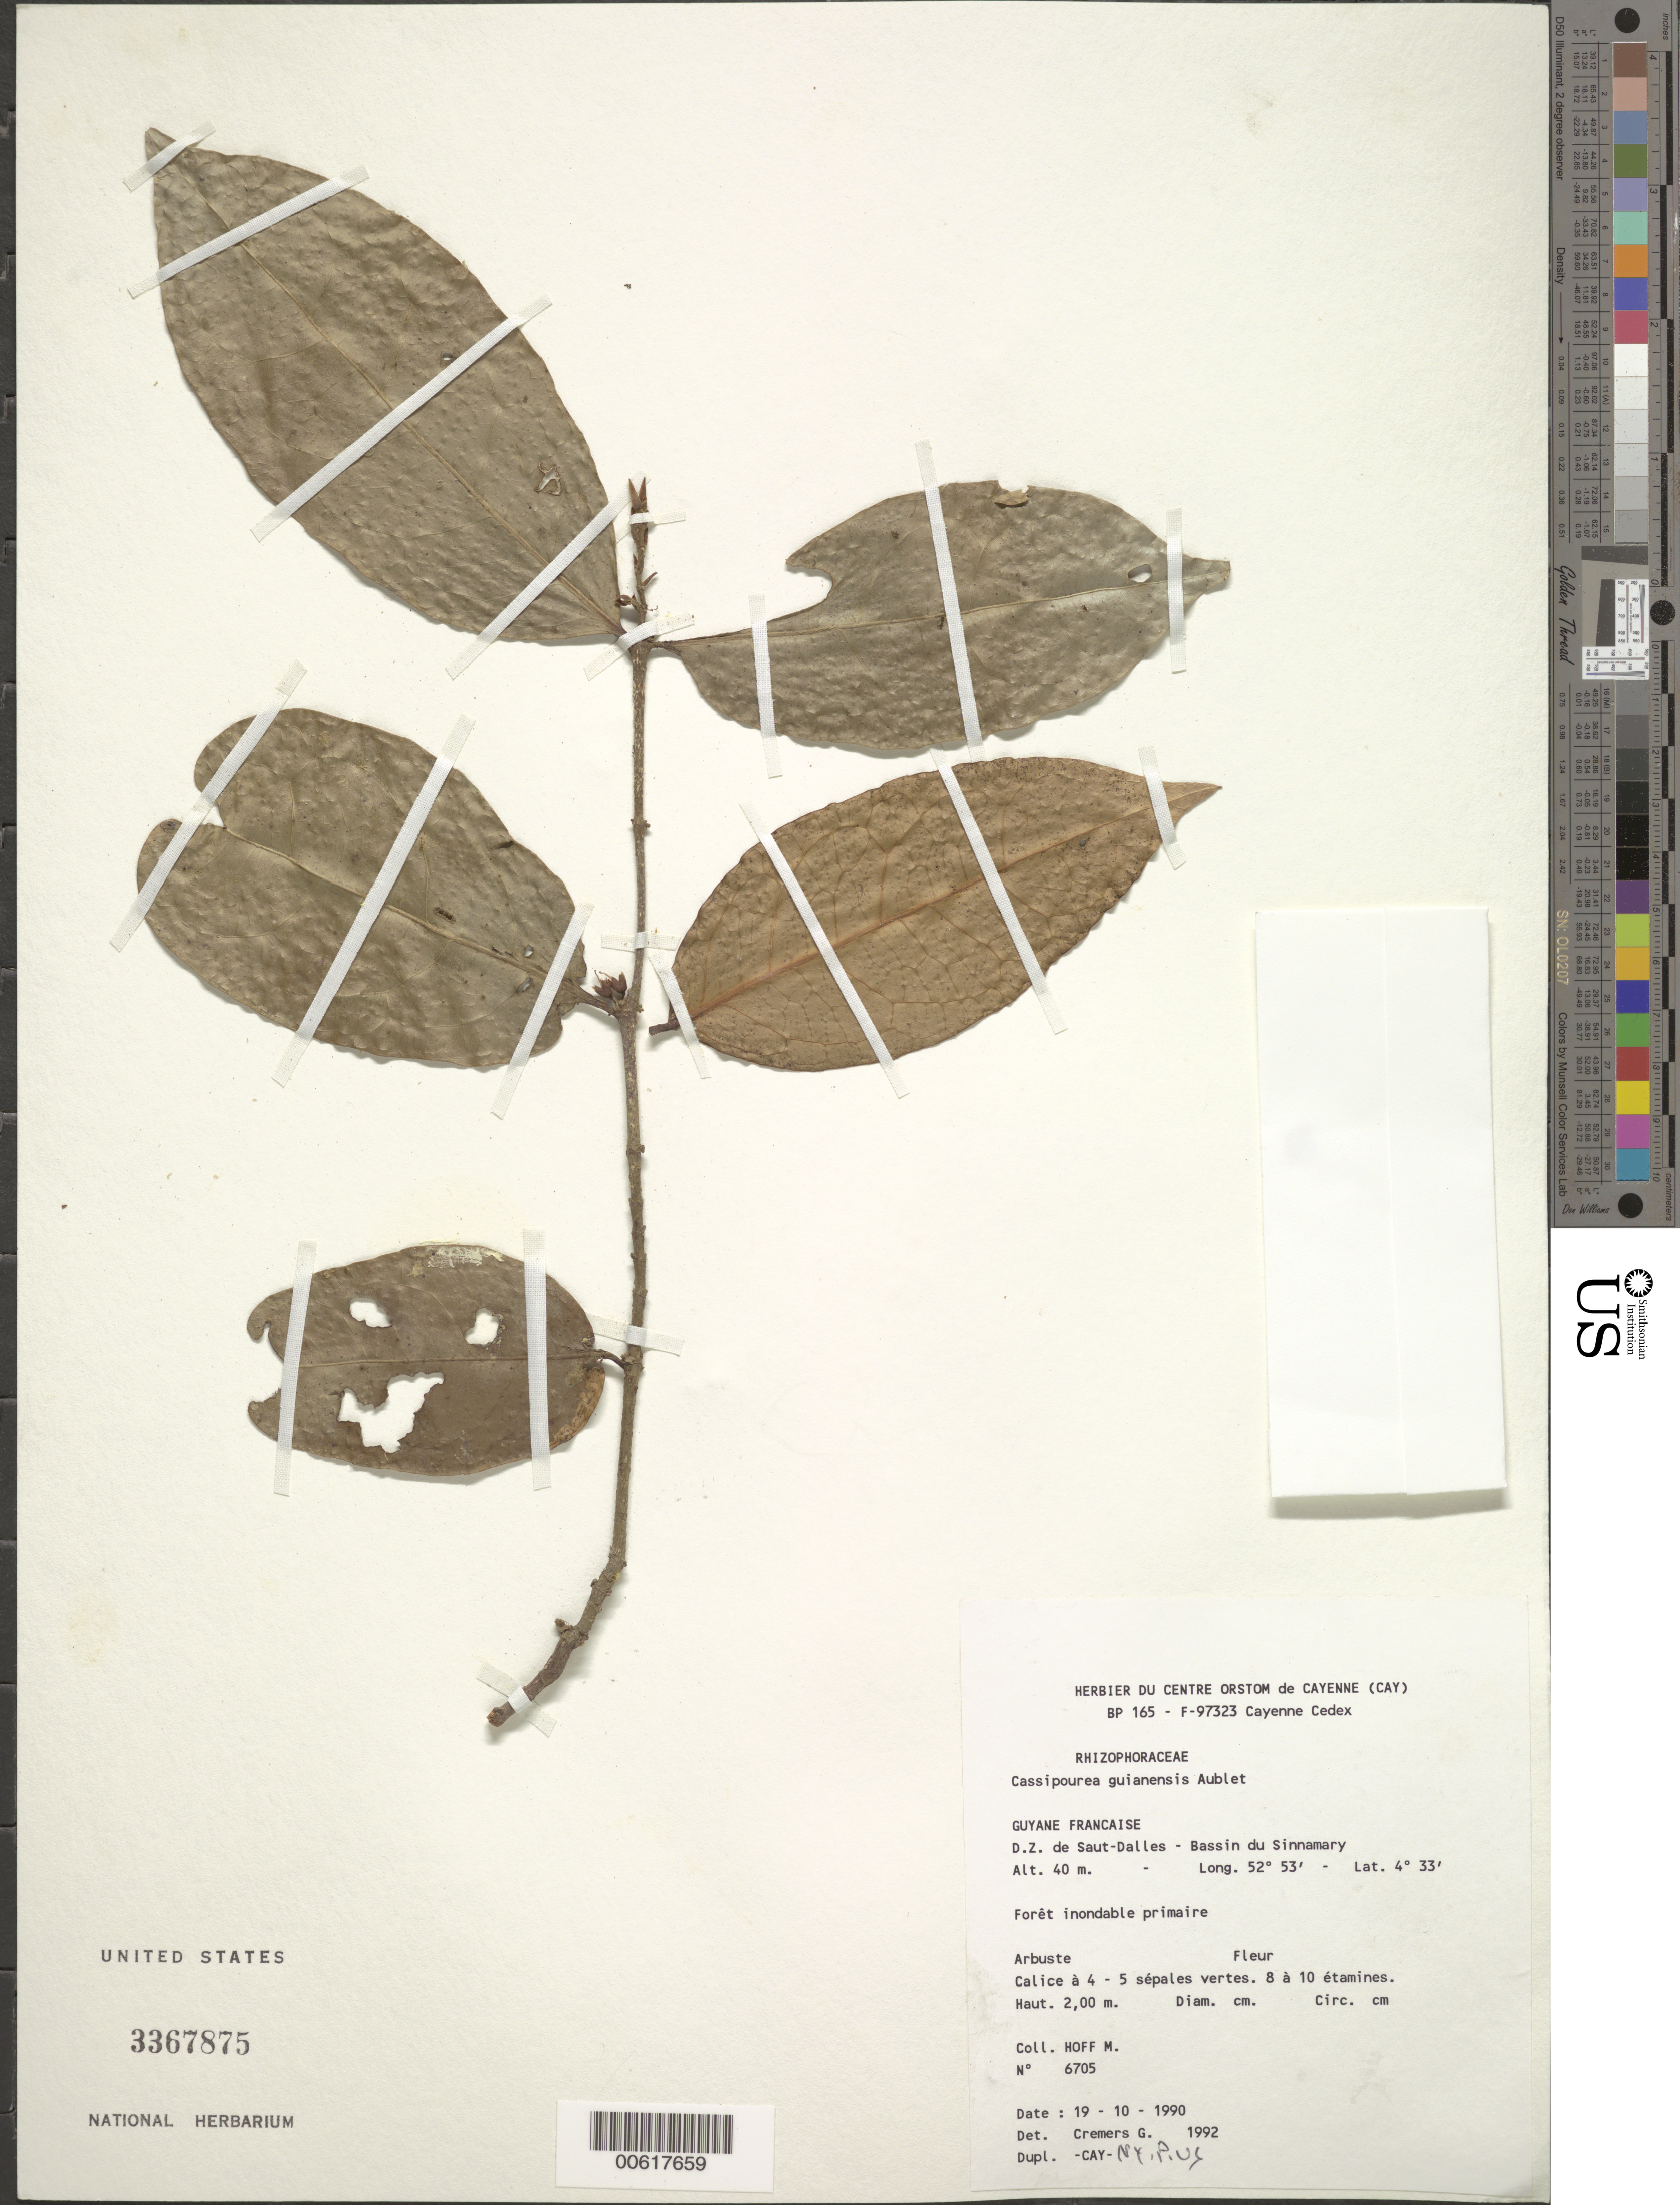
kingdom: Plantae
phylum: Tracheophyta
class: Magnoliopsida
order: Malpighiales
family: Rhizophoraceae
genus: Cassipourea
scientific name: Cassipourea guianensis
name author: Aubl.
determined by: Cremers, Georges A.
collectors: M. Hoff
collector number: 6705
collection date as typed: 19-Oct-90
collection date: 1990-10-19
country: French Guiana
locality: Saut-Dalles, D.Z., Bassin du Sinnamary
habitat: Inudated primary forest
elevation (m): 40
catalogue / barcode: US 3367875